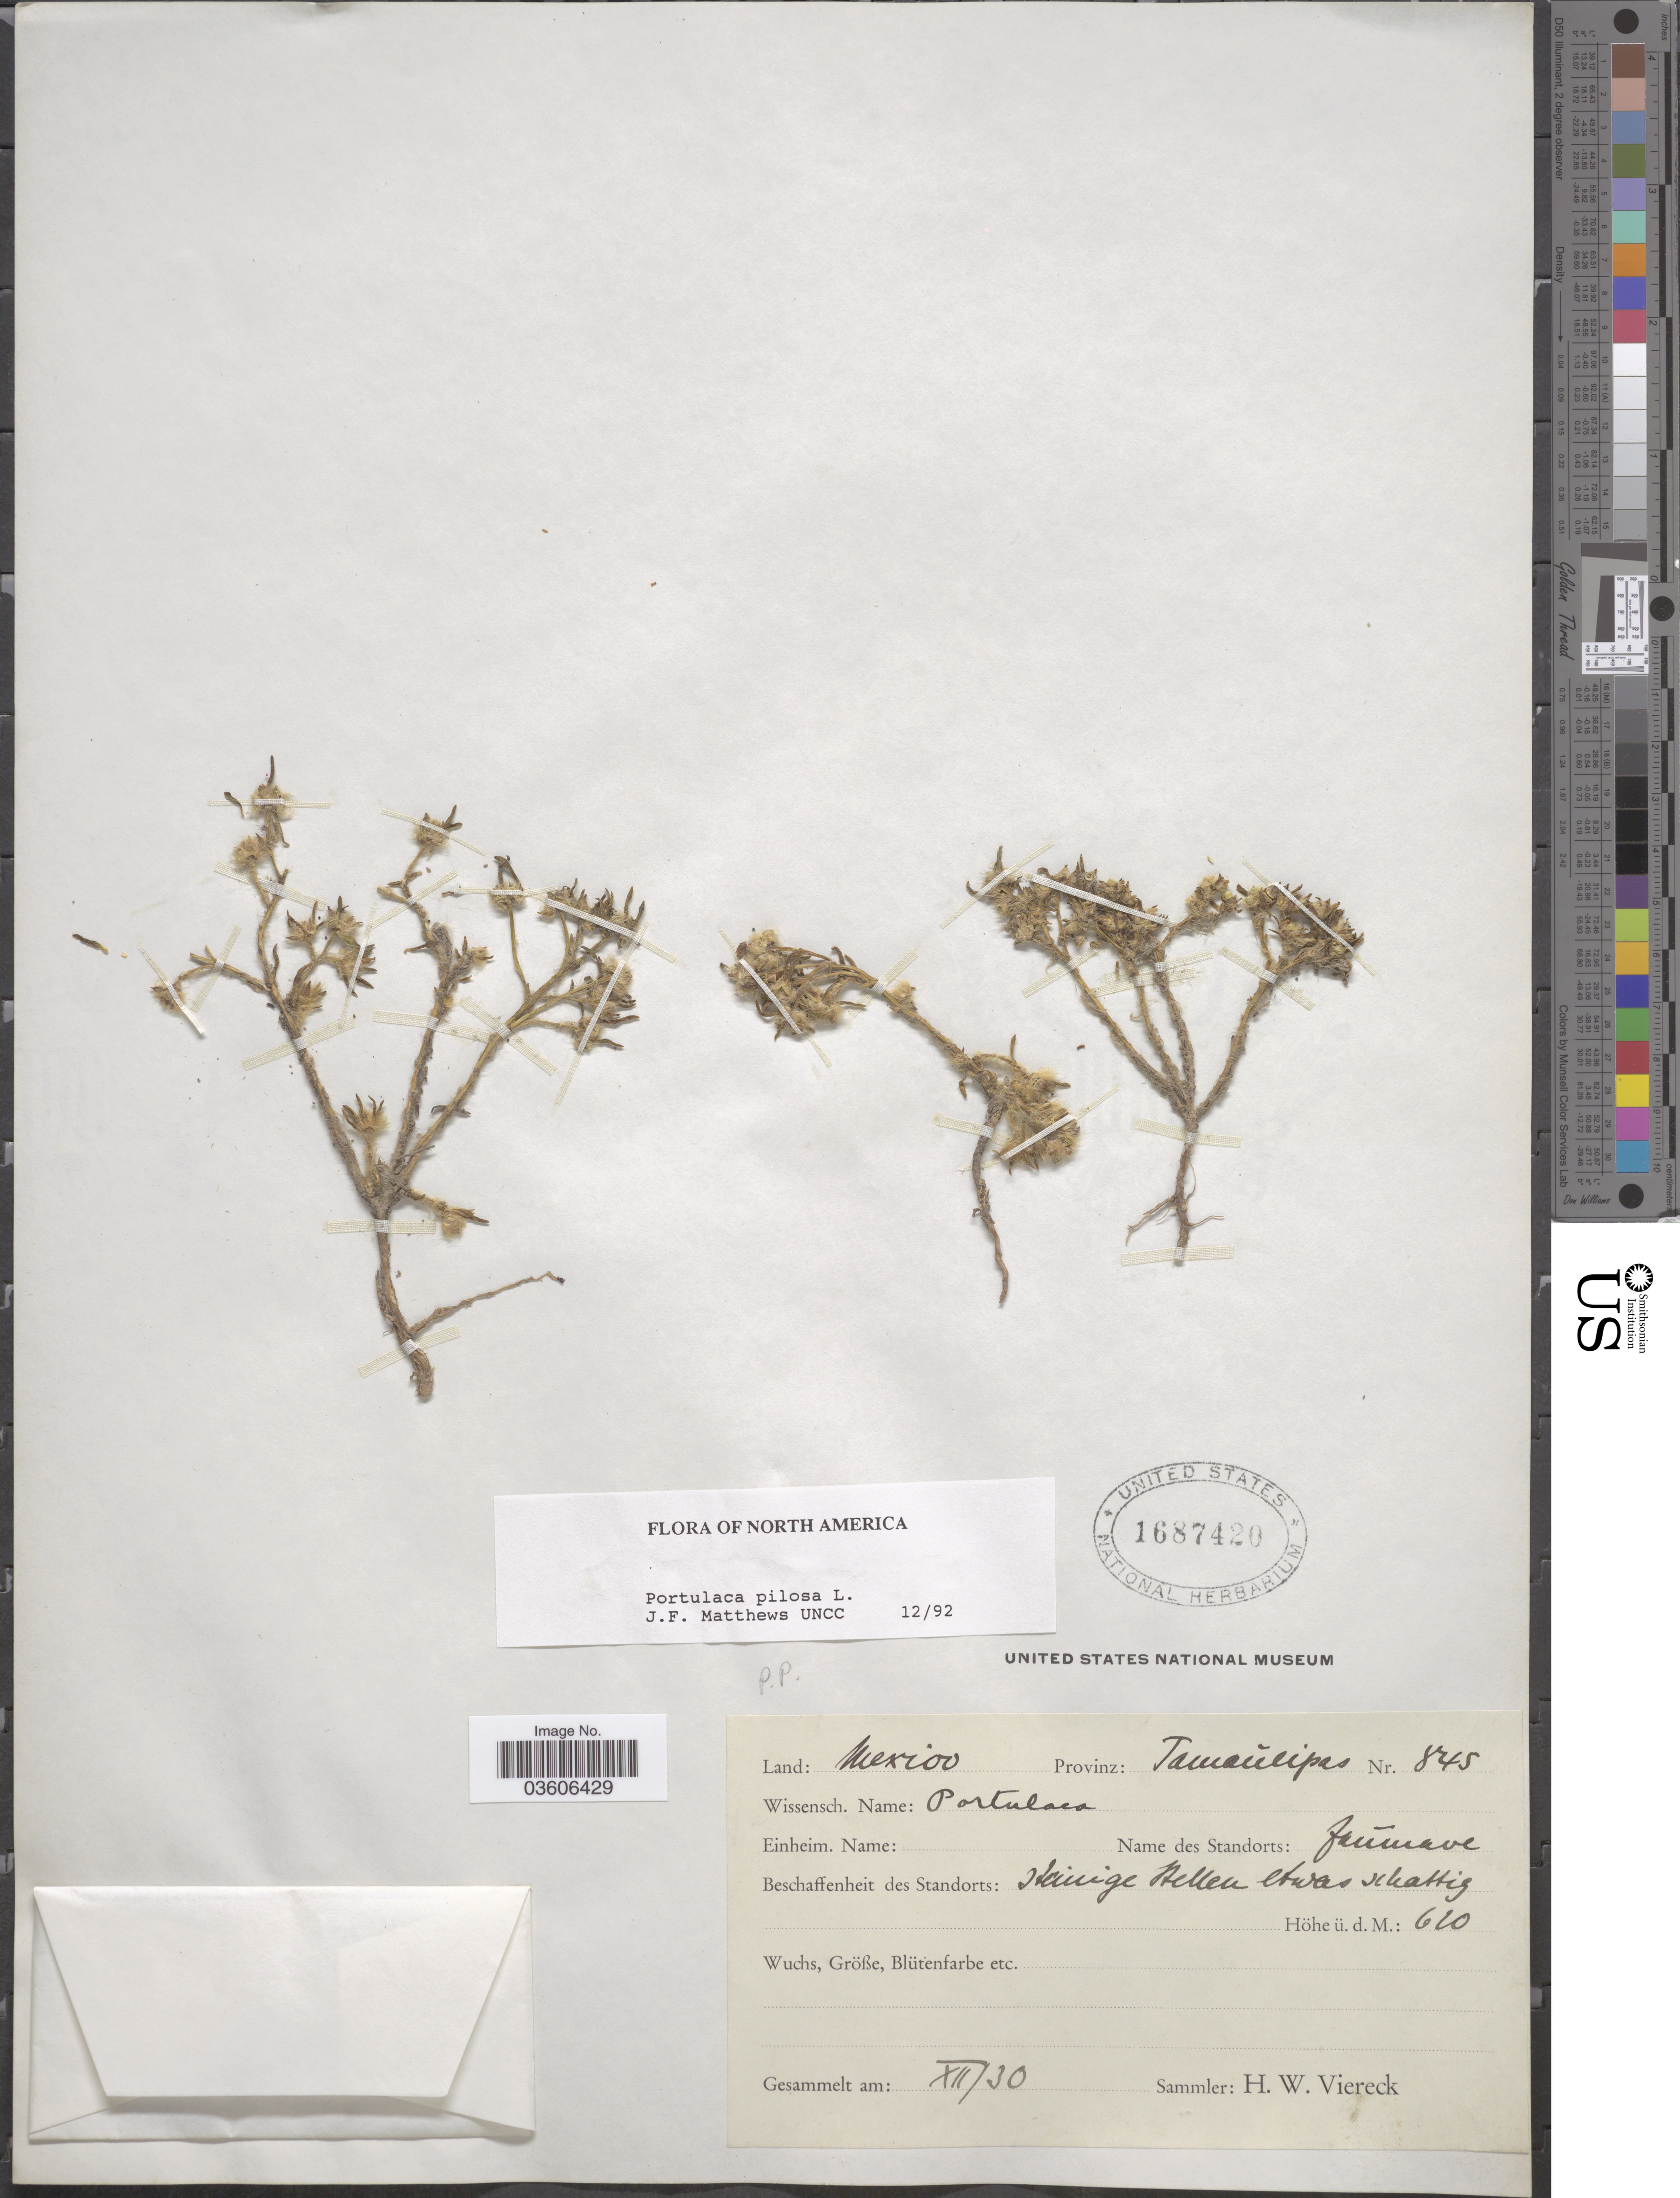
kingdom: Plantae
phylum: Tracheophyta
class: Magnoliopsida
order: Caryophyllales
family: Portulacaceae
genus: Portulaca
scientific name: Portulaca pilosa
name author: L.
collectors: H. W. Viereck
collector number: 845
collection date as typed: Transcribed d/m/y: /12/30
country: Mexico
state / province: Tamaulipas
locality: Jaúmave.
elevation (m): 620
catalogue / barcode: US 1687420